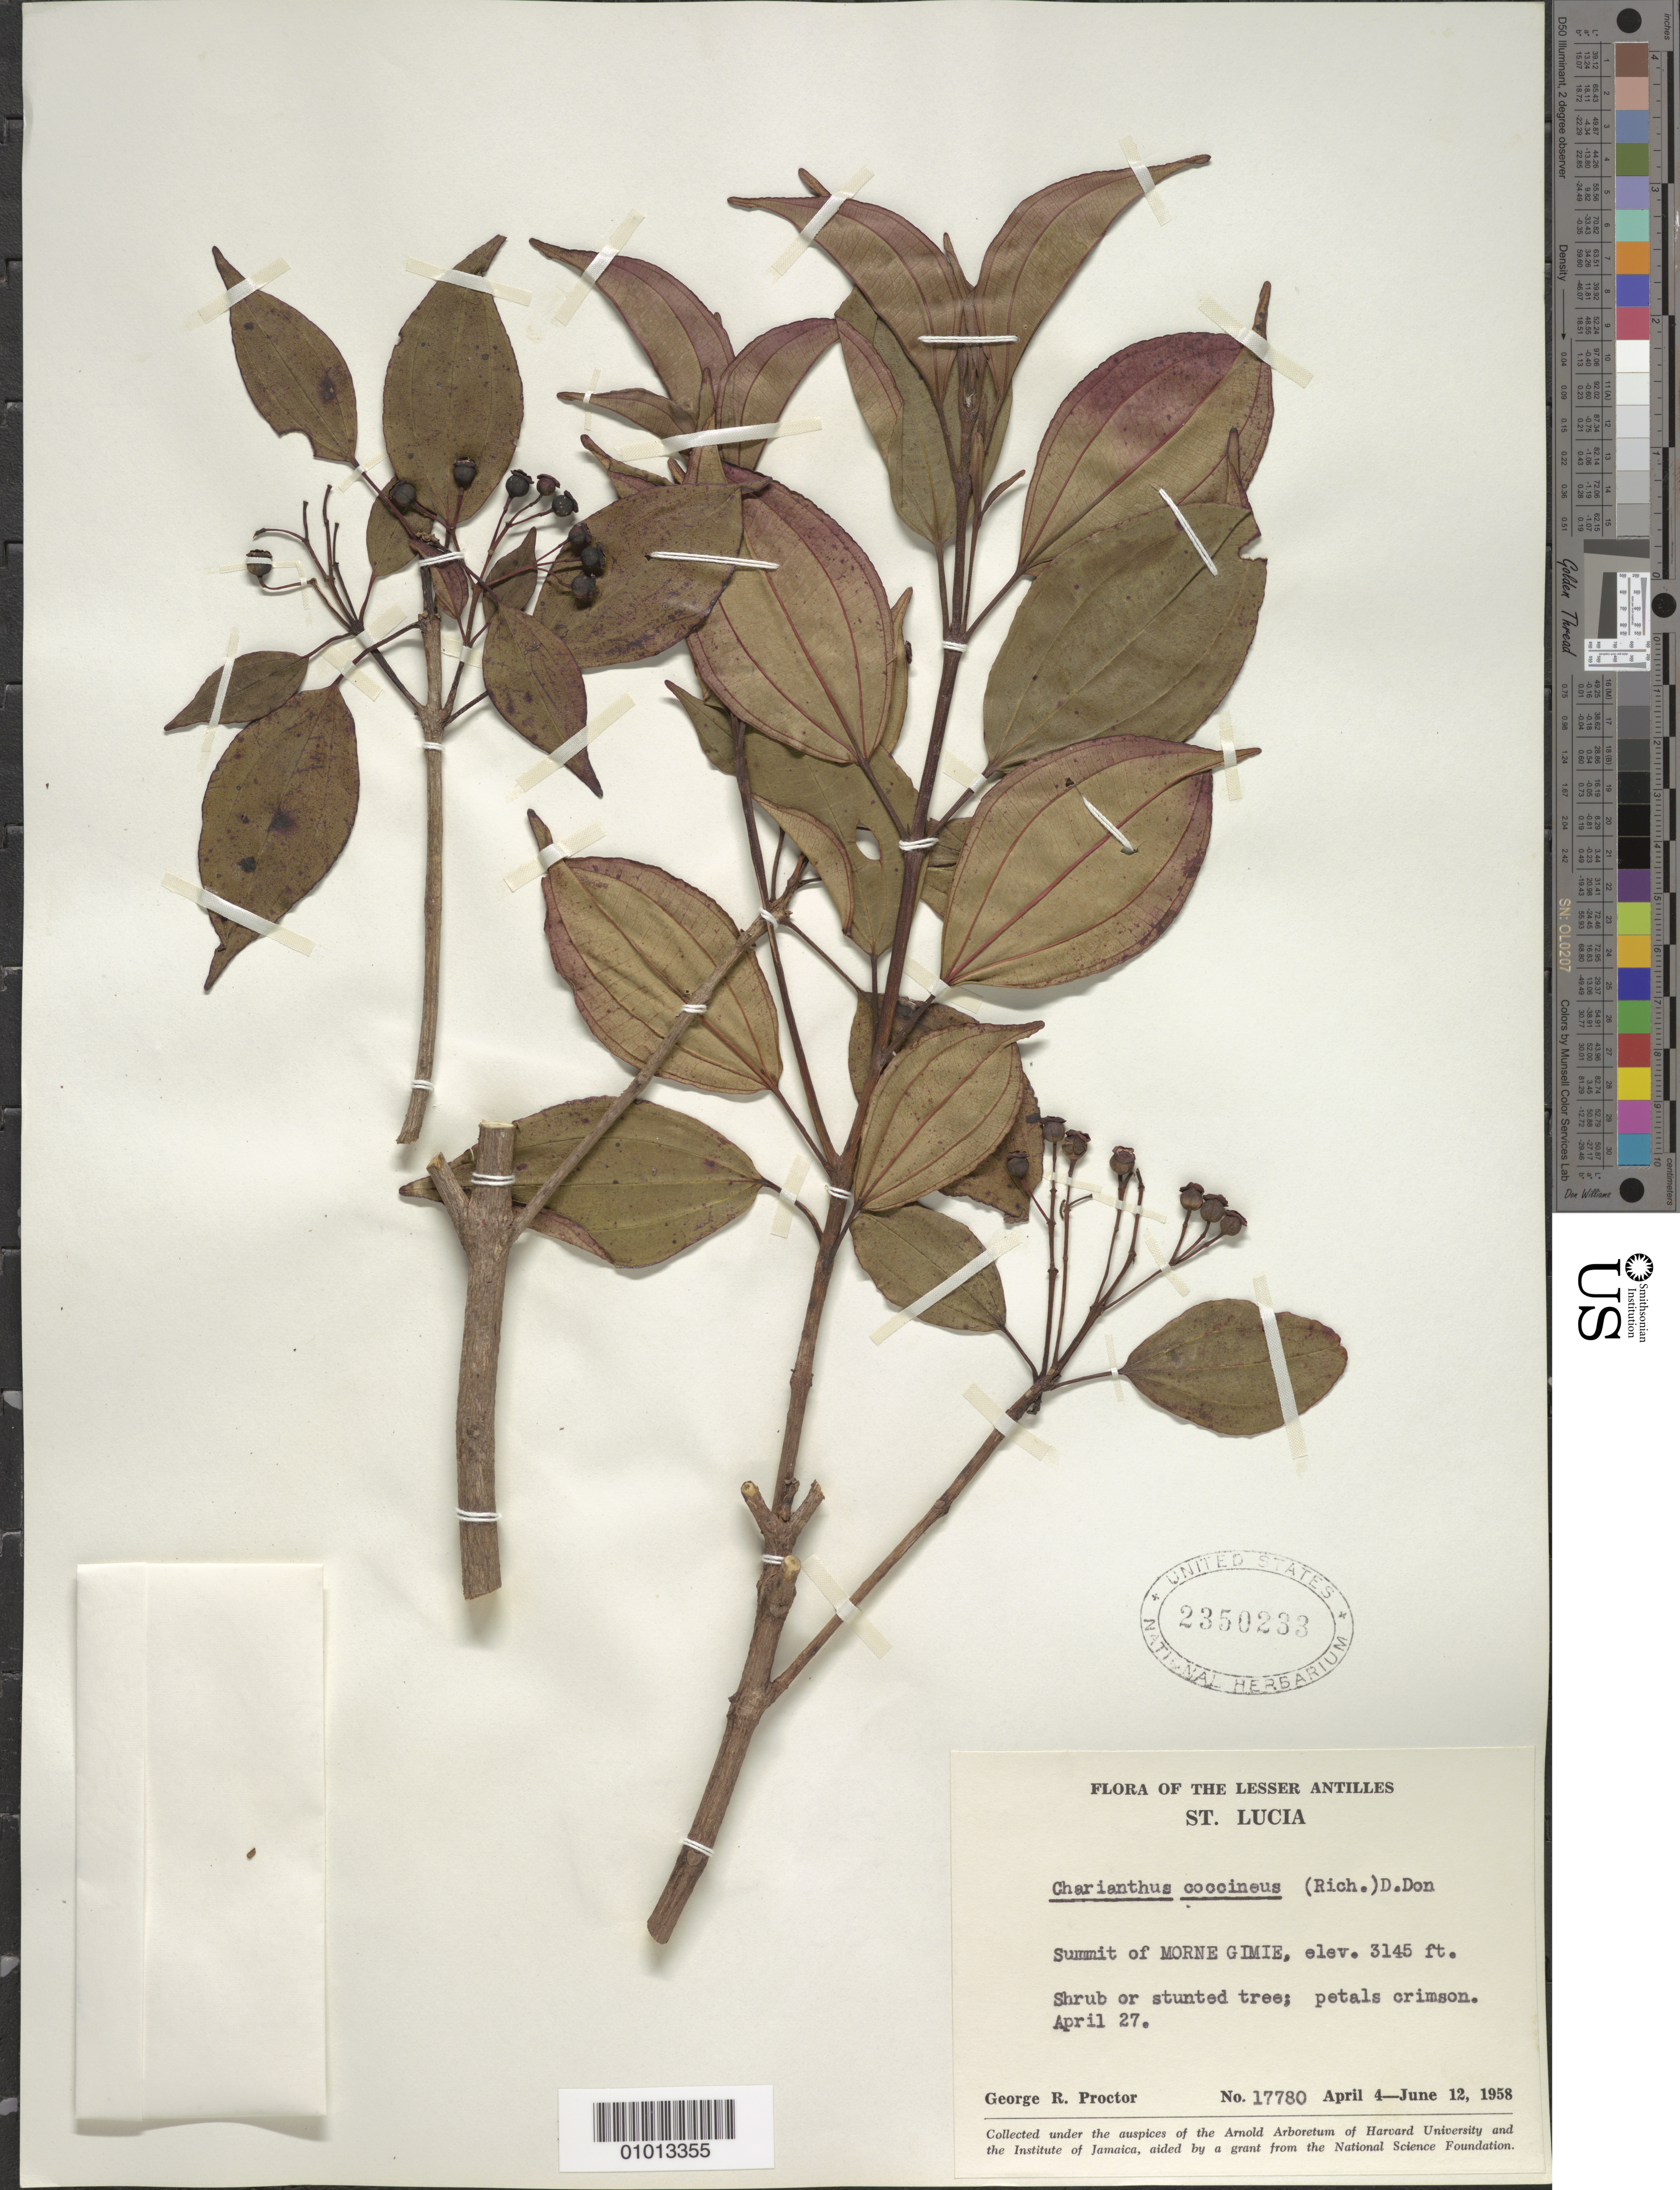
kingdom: Plantae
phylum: Tracheophyta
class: Magnoliopsida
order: Myrtales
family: Melastomataceae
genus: Charianthus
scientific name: Charianthus alpinus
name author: (Sw.) R.A. Howard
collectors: G. R. Proctor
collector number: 17780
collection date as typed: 27 Apr 1958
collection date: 1958-04-27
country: St. Lucia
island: St. Lucia I.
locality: Summit of Morne Gimie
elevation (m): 959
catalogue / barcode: US 2350233